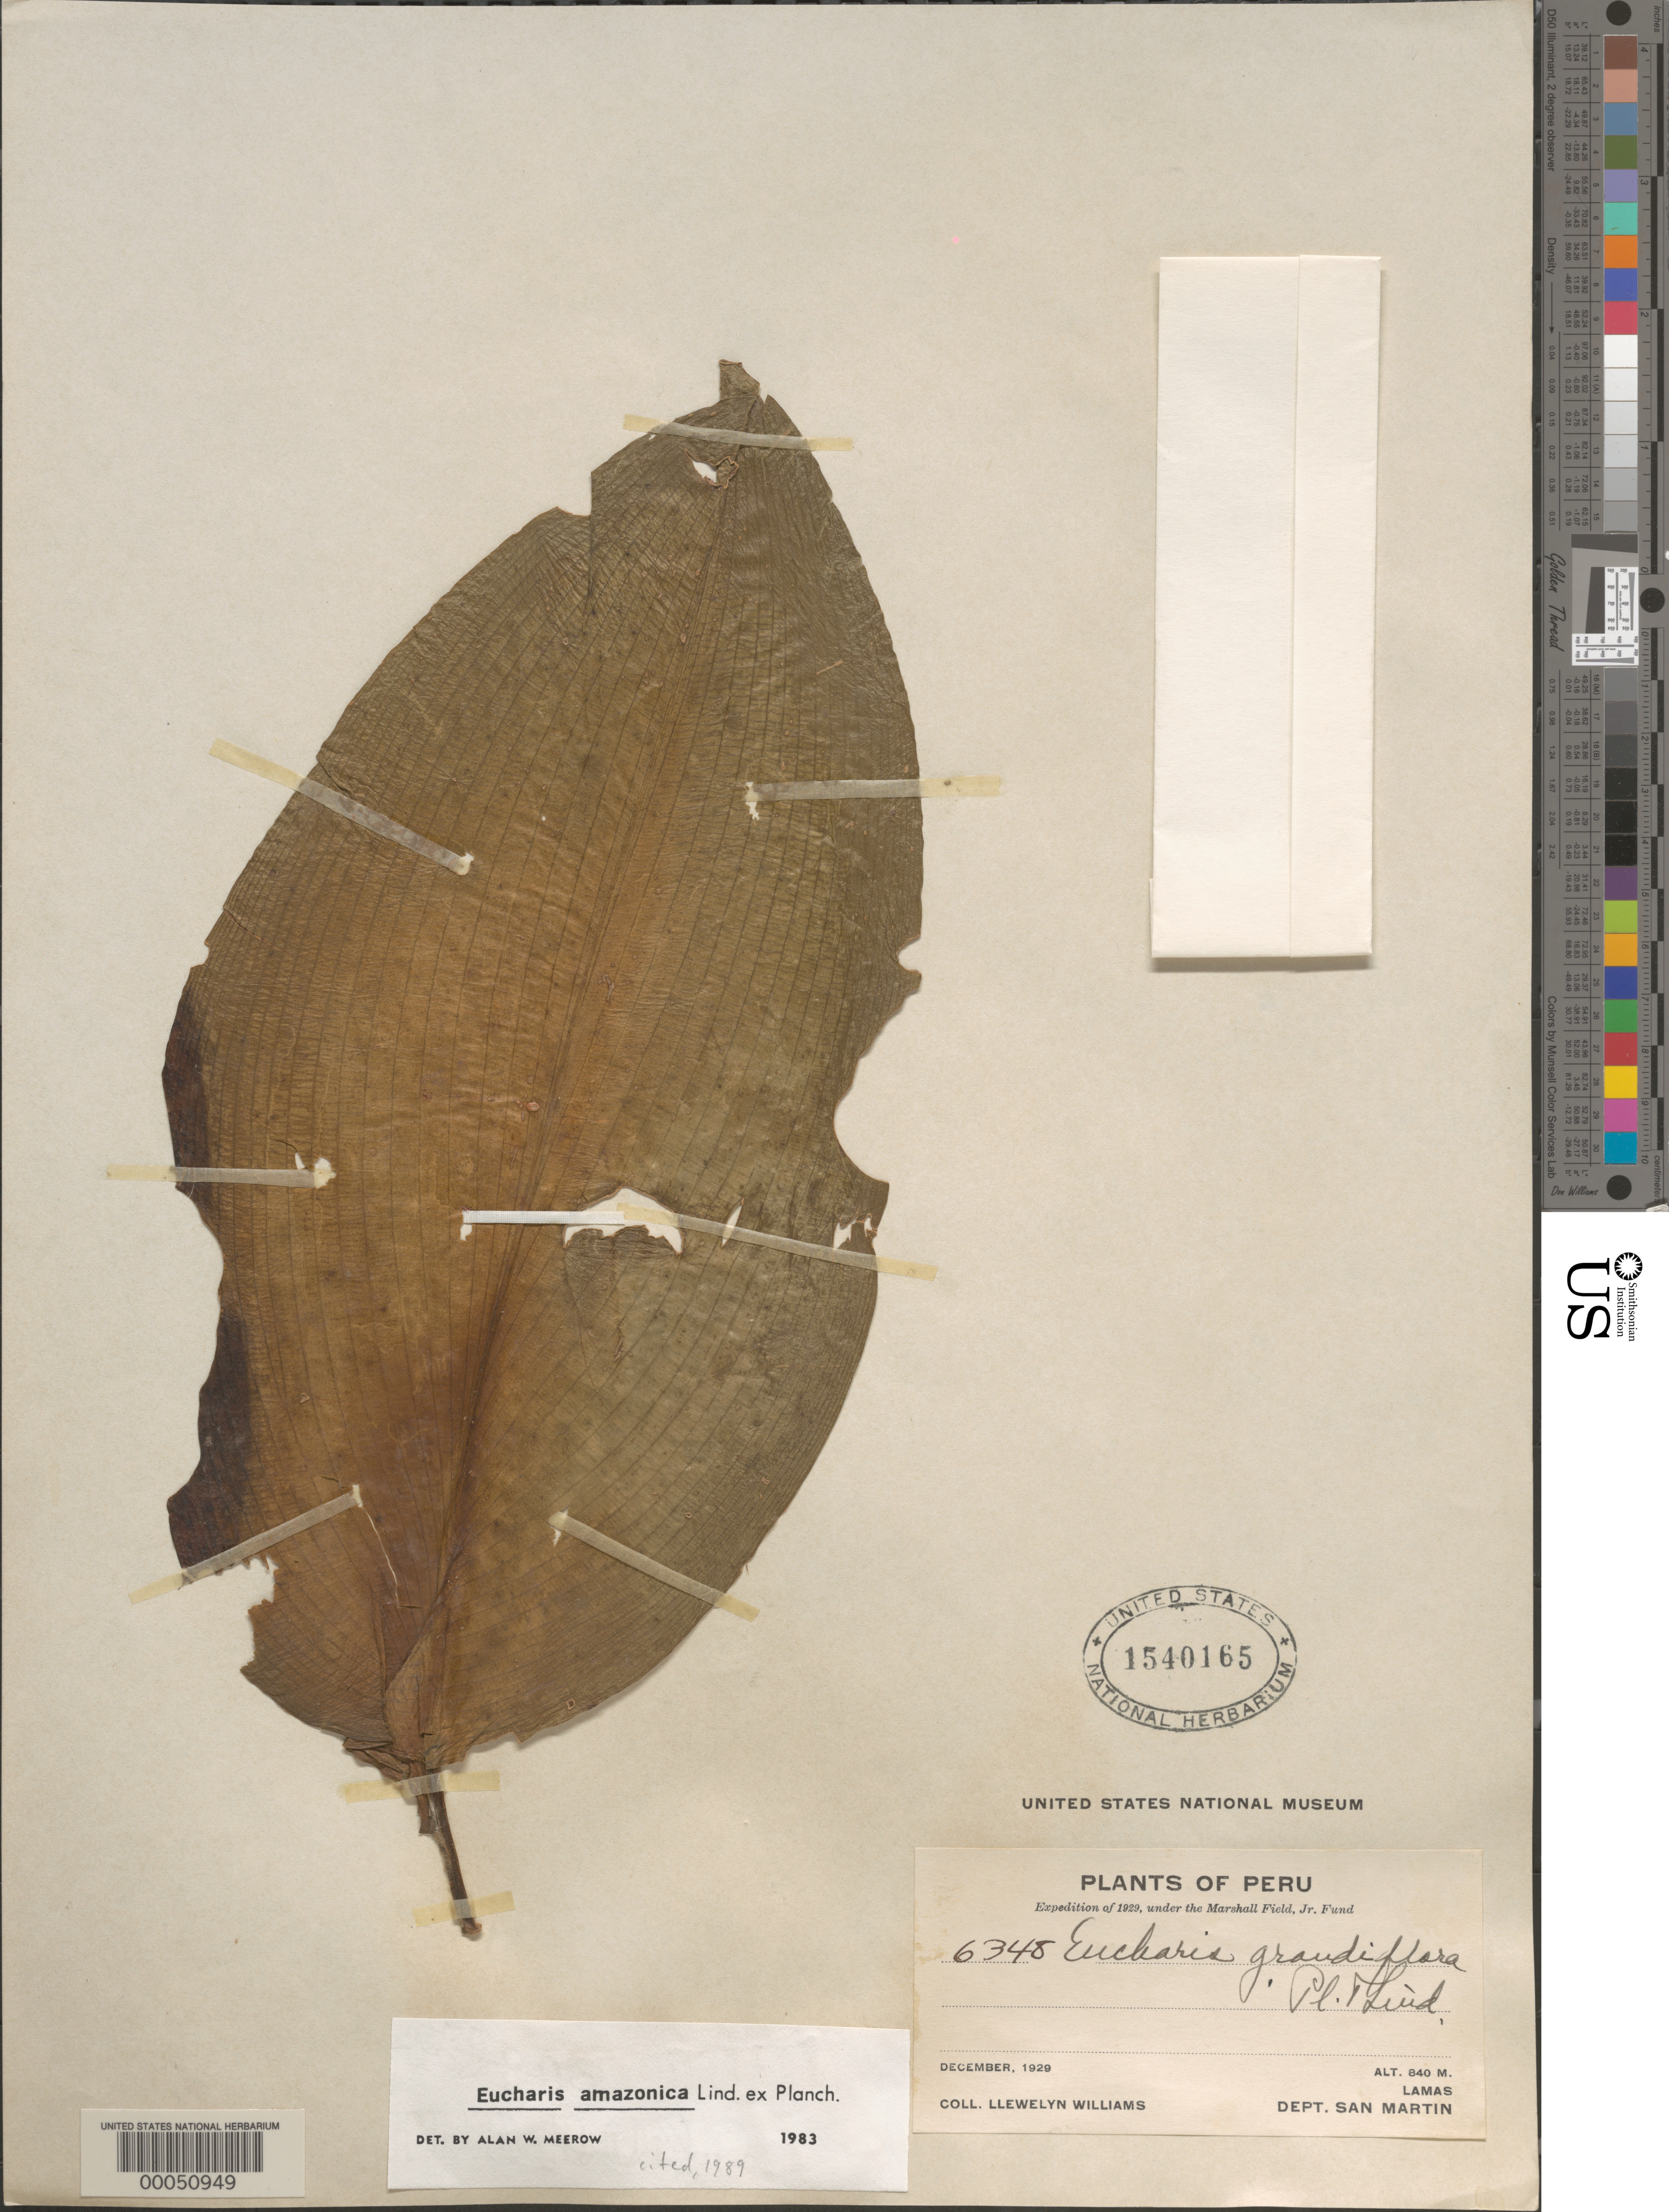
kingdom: Plantae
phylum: Tracheophyta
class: Liliopsida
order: Asparagales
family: Amaryllidaceae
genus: Eucharis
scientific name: Eucharis amazonica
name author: Linden ex Planch.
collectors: Ll. Williams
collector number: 6348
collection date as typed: Dec 1929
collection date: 1929-12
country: Peru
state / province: San Martín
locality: Lamas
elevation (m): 840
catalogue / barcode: US 1540165